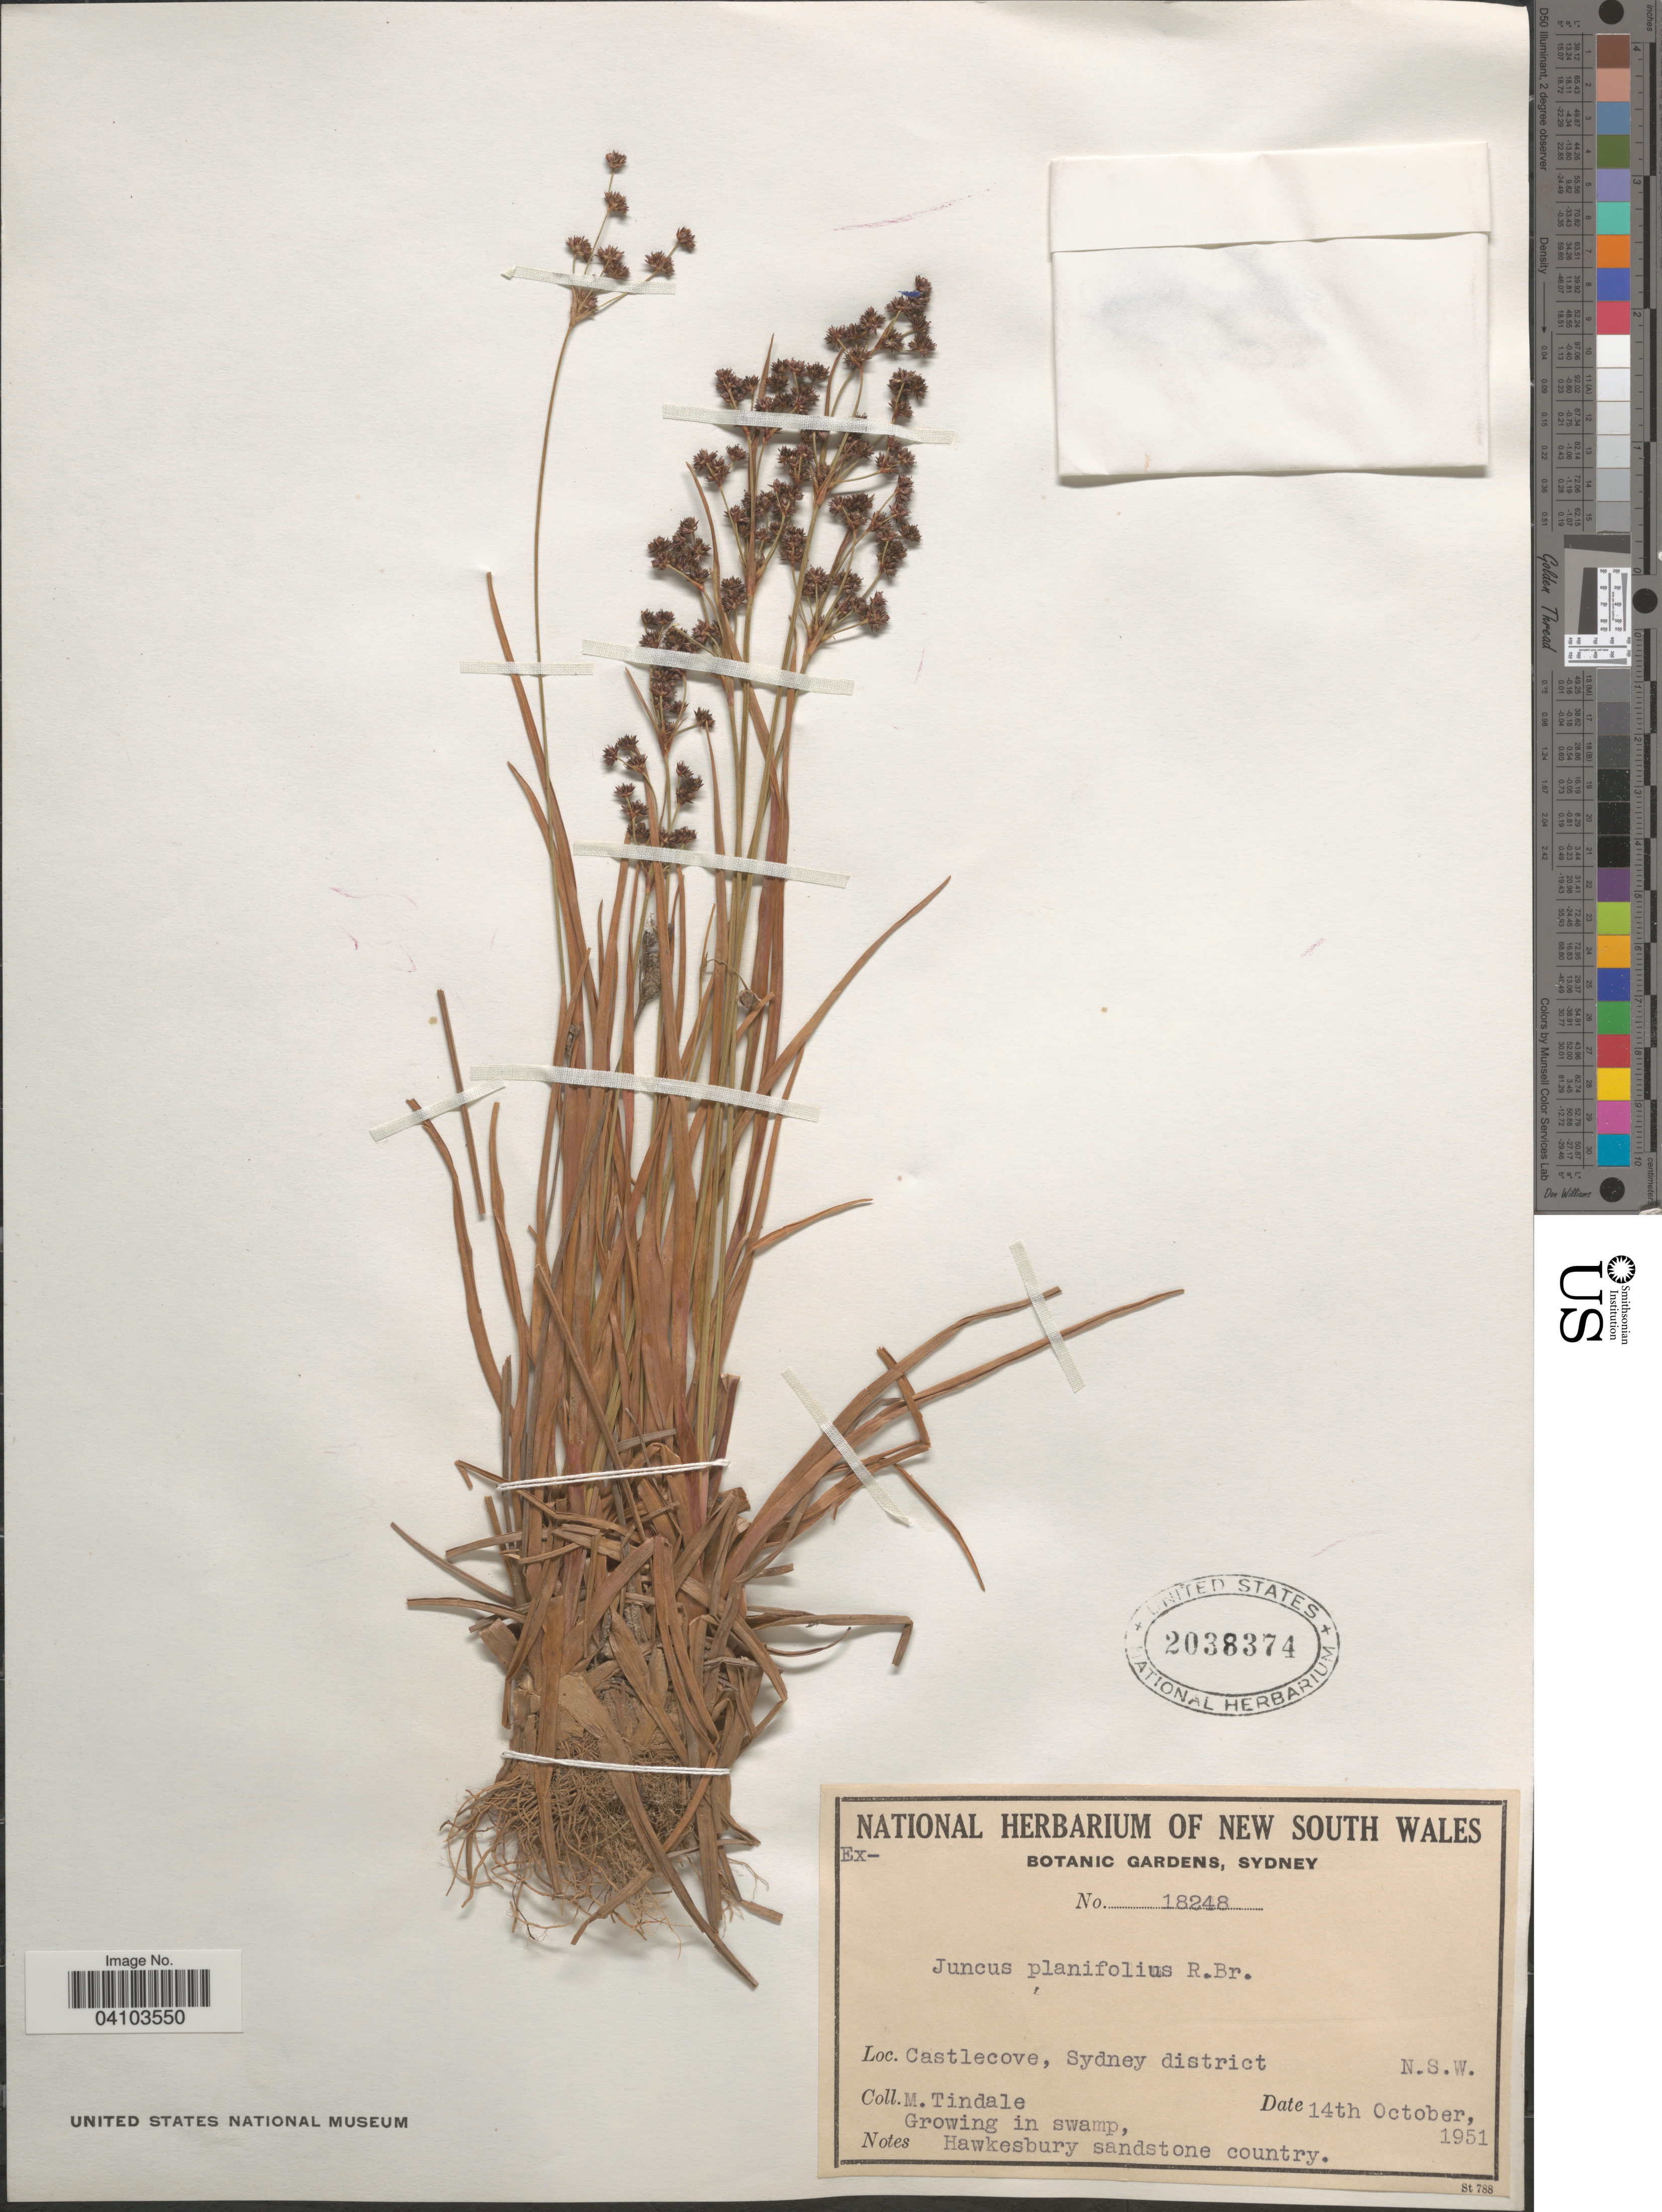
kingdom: Plantae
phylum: Tracheophyta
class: Liliopsida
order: Poales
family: Juncaceae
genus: Juncus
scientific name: Juncus planifolius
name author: R. Br.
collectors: M. D. Tindale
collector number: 18248?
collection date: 1951-10-14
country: Australia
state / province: New South Wales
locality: Castlecove, Sydney district. Hawkesbury sandstone country.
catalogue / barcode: US 2038374